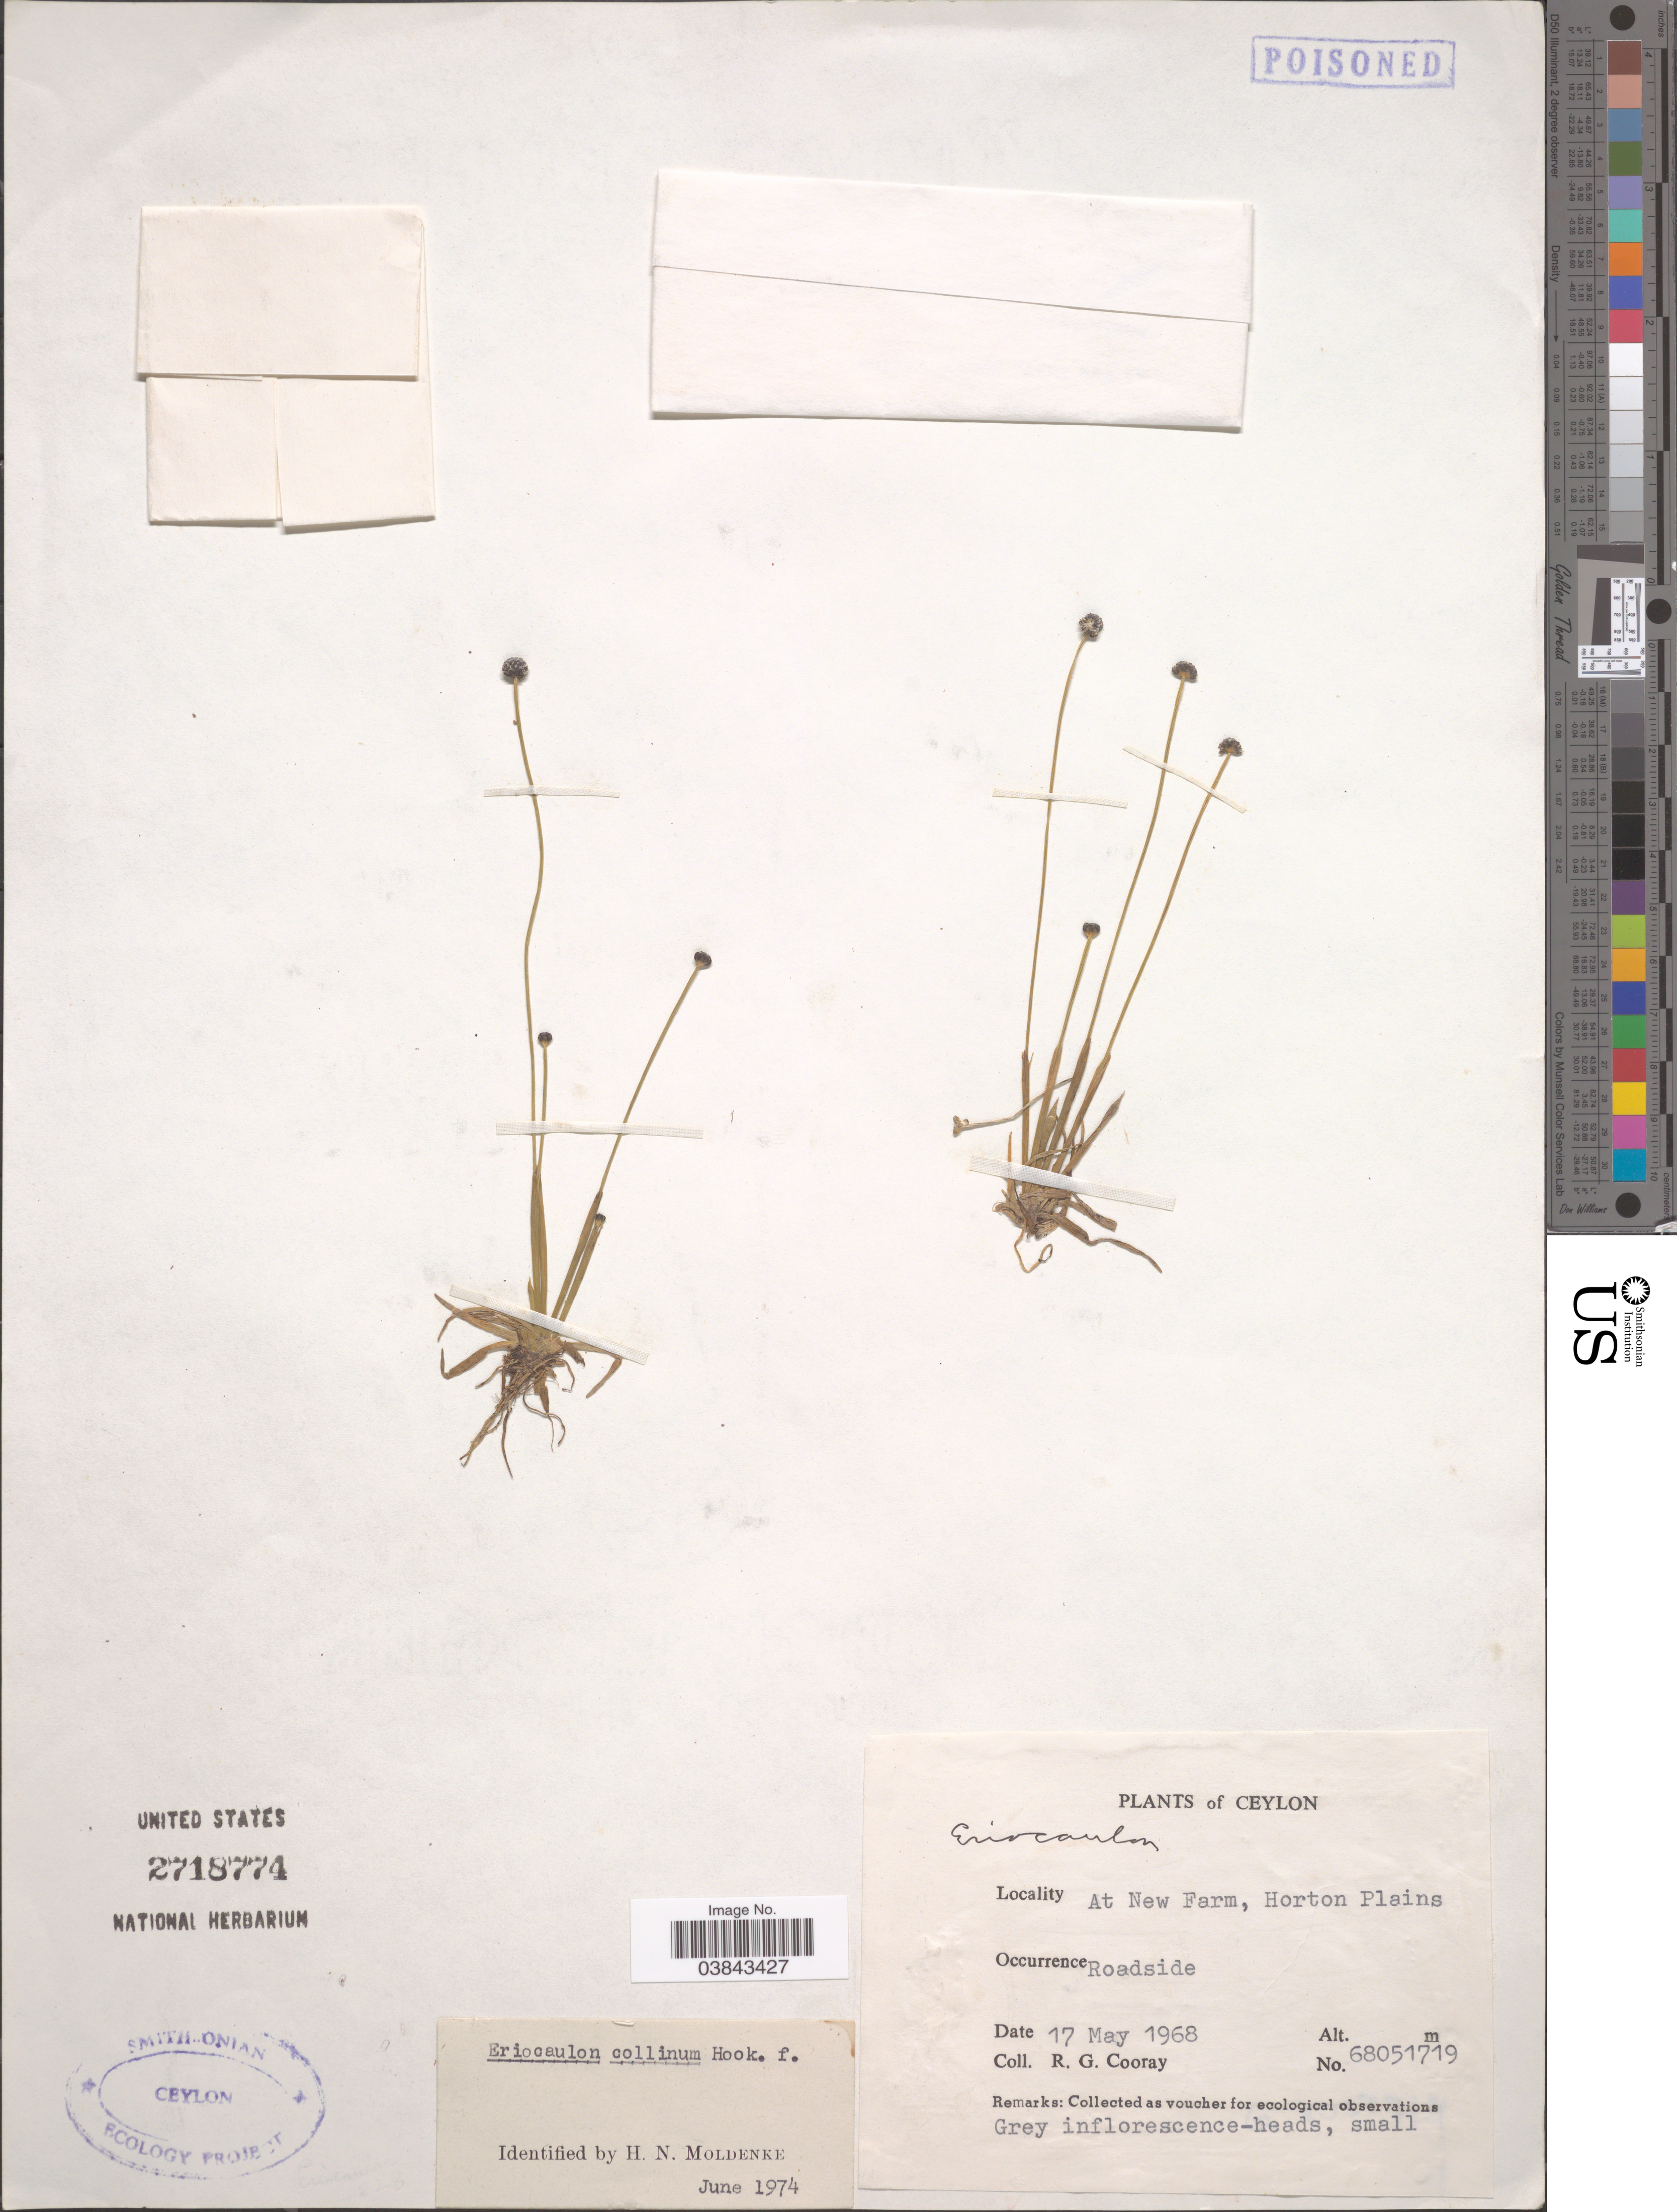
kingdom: Plantae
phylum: Tracheophyta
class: Liliopsida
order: Poales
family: Eriocaulaceae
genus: Eriocaulon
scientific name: Eriocaulon collinum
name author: Hook. f.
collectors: R. Cooray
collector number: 68051719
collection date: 1968-05-17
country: Sri Lanka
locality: Ceylon. At New Farm, Horton Plains.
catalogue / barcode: US 2718774